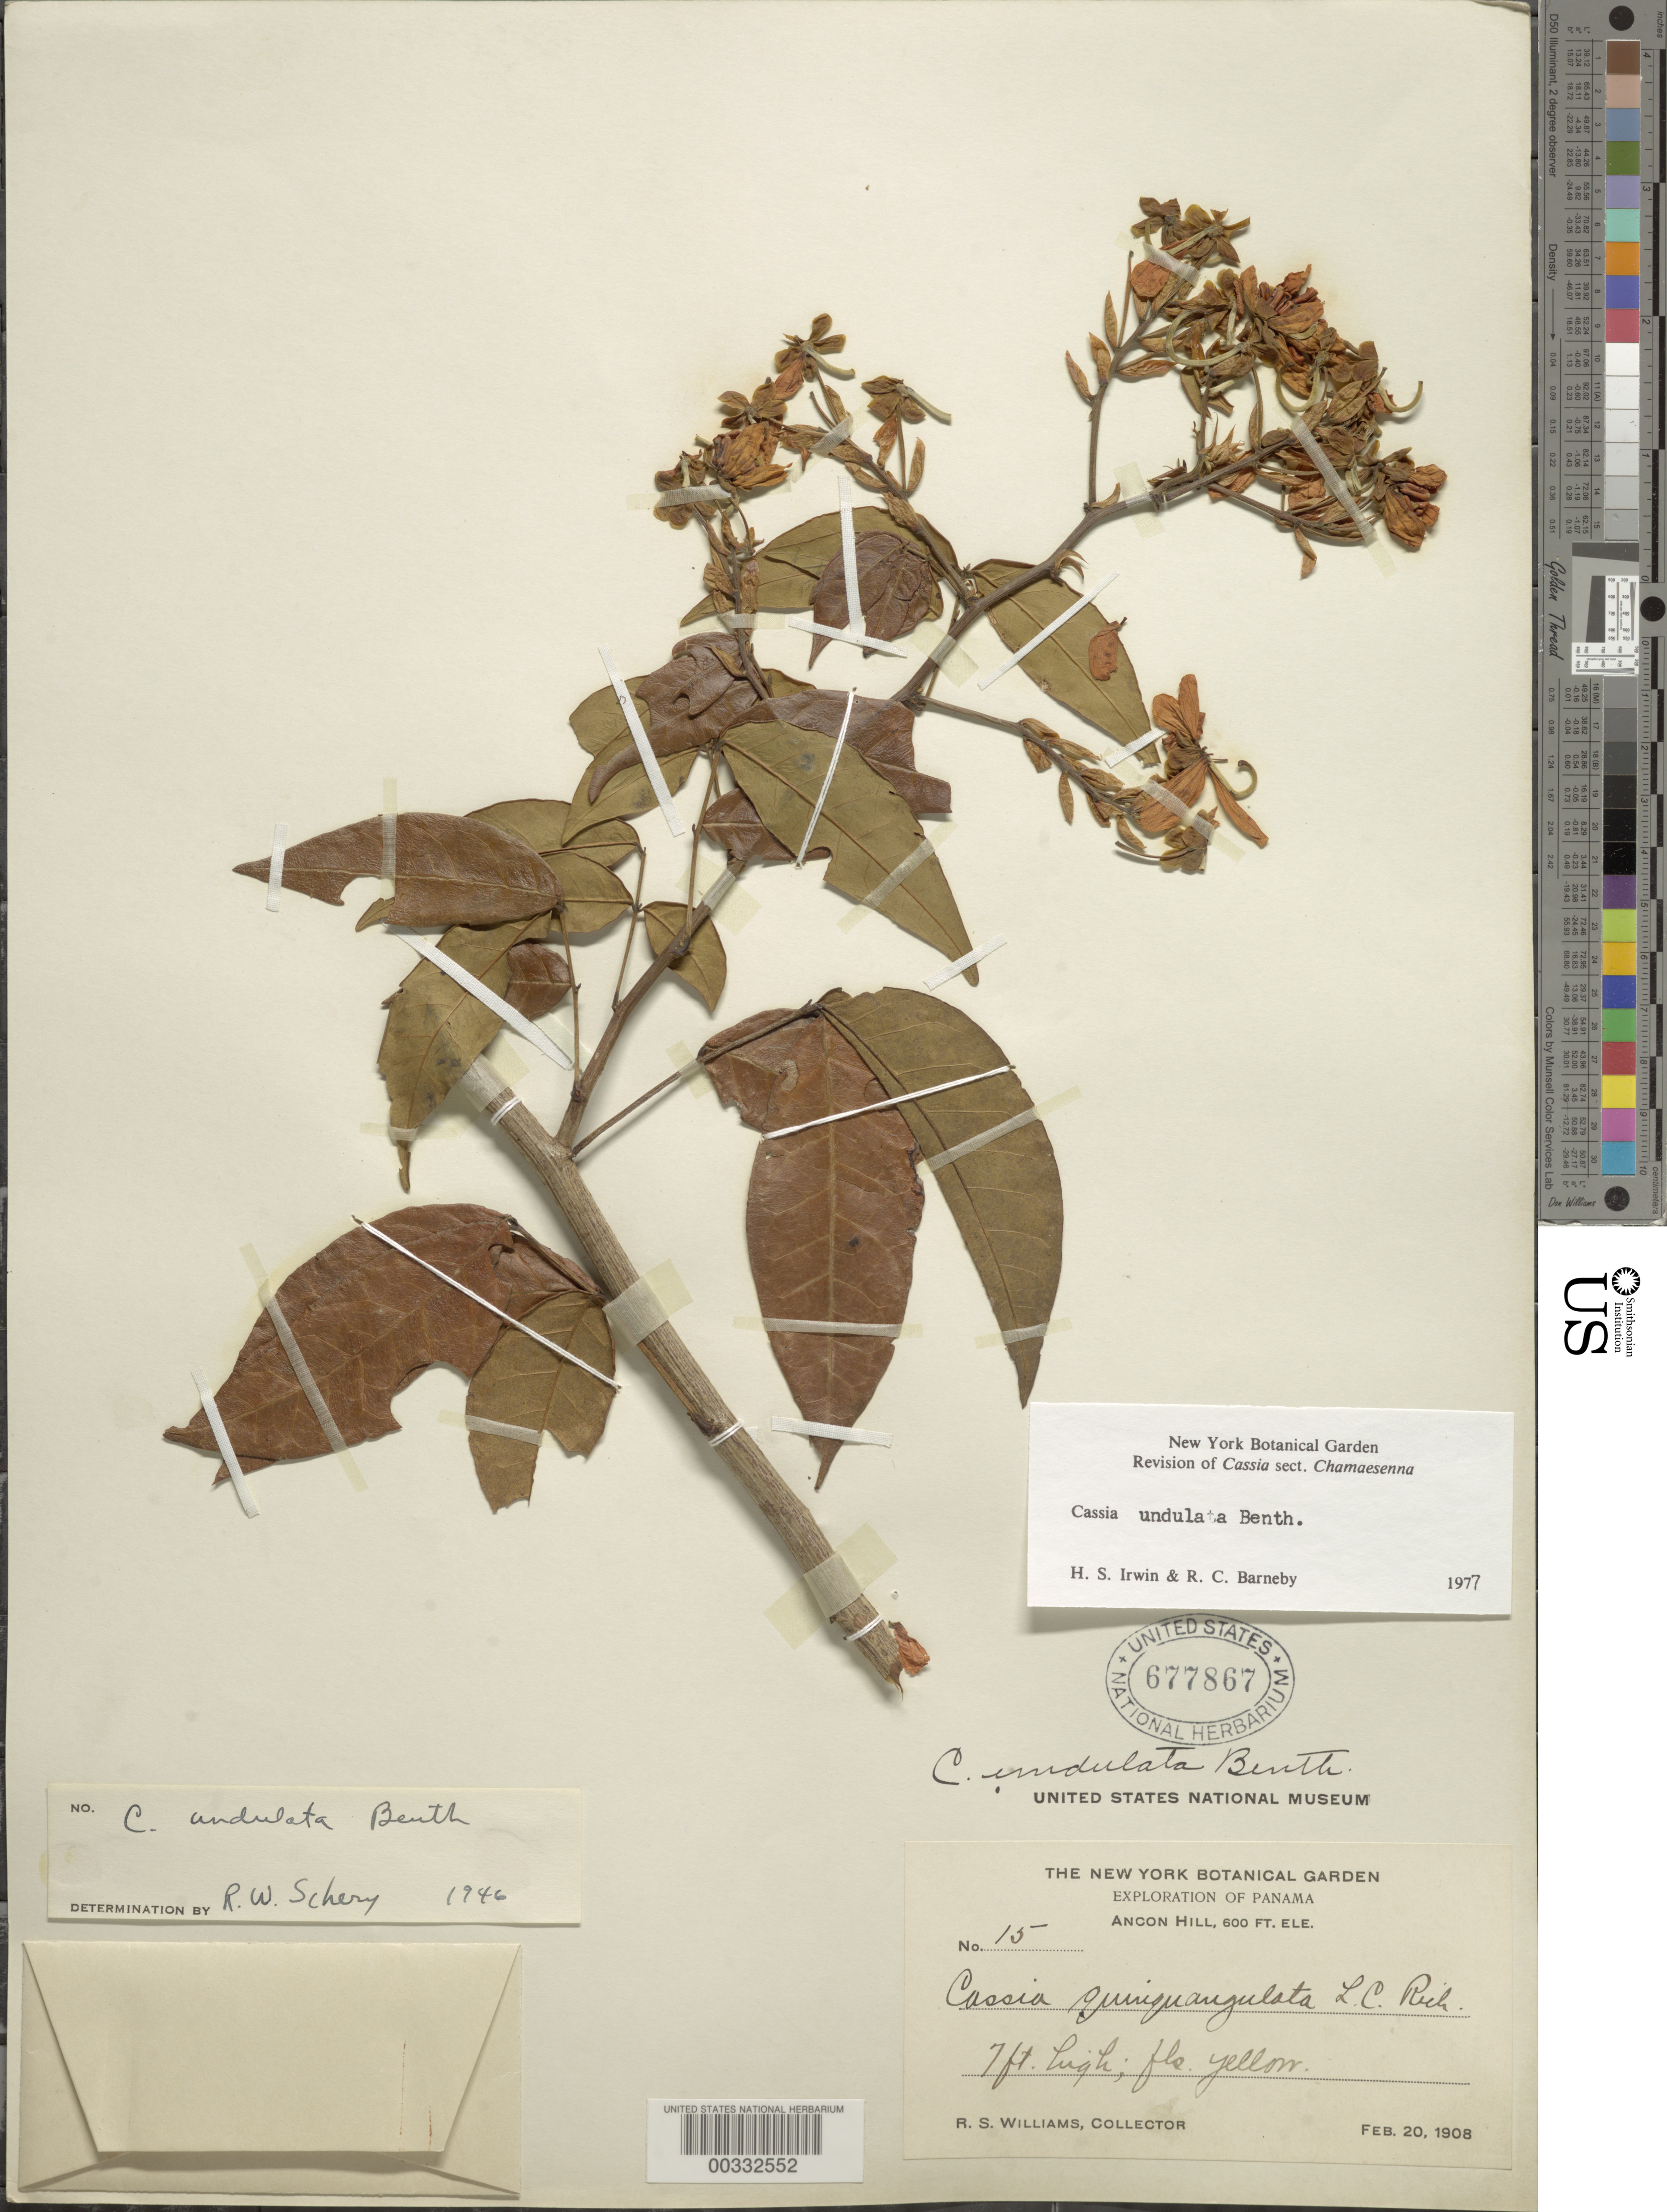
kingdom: Plantae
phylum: Tracheophyta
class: Magnoliopsida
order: Fabales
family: Fabaceae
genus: Senna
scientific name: Senna undulata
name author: (Benth.) H.S. Irwin & Barneby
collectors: R. S. Williams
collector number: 15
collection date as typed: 20 Feb 1908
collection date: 1908-02-20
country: Panama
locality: Ancon hill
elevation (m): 183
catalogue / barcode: US 677867